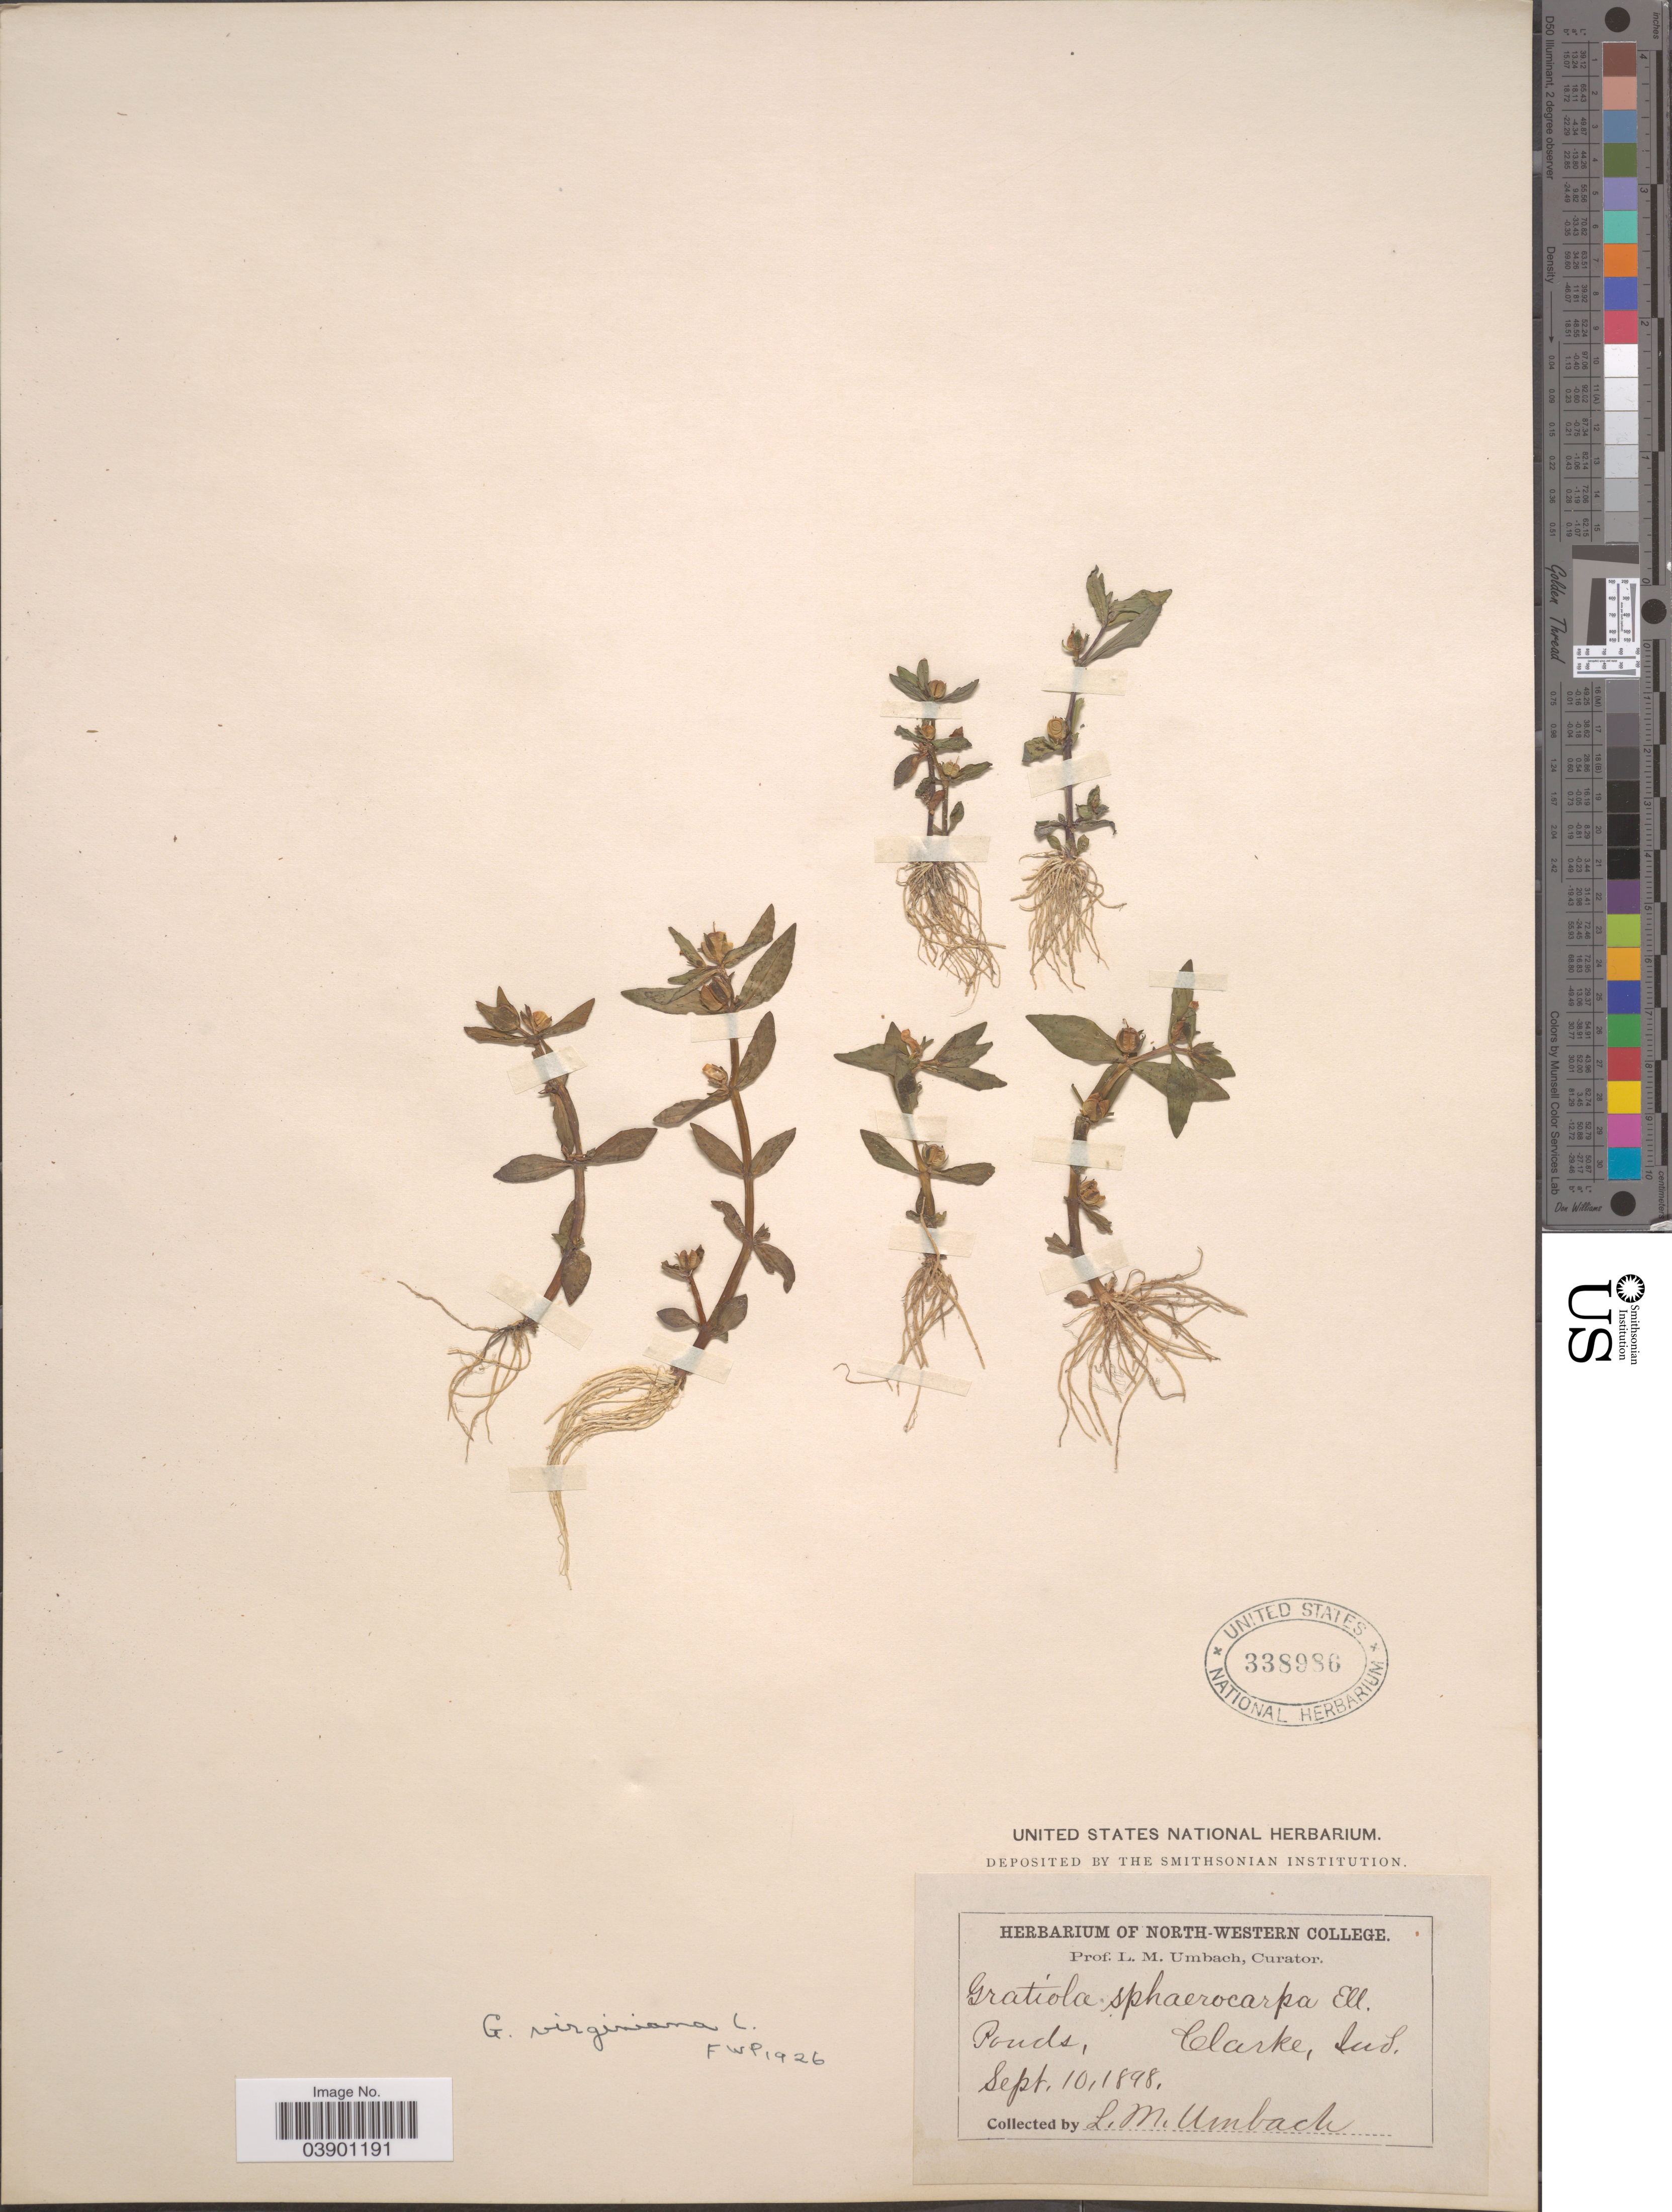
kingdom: Plantae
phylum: Tracheophyta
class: Magnoliopsida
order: Lamiales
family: Plantaginaceae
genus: Gratiola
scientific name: Gratiola virginiana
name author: L.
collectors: L. M. Umbach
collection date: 1898-09-10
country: United States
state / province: Indiana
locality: Clarke.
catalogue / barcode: US 338986